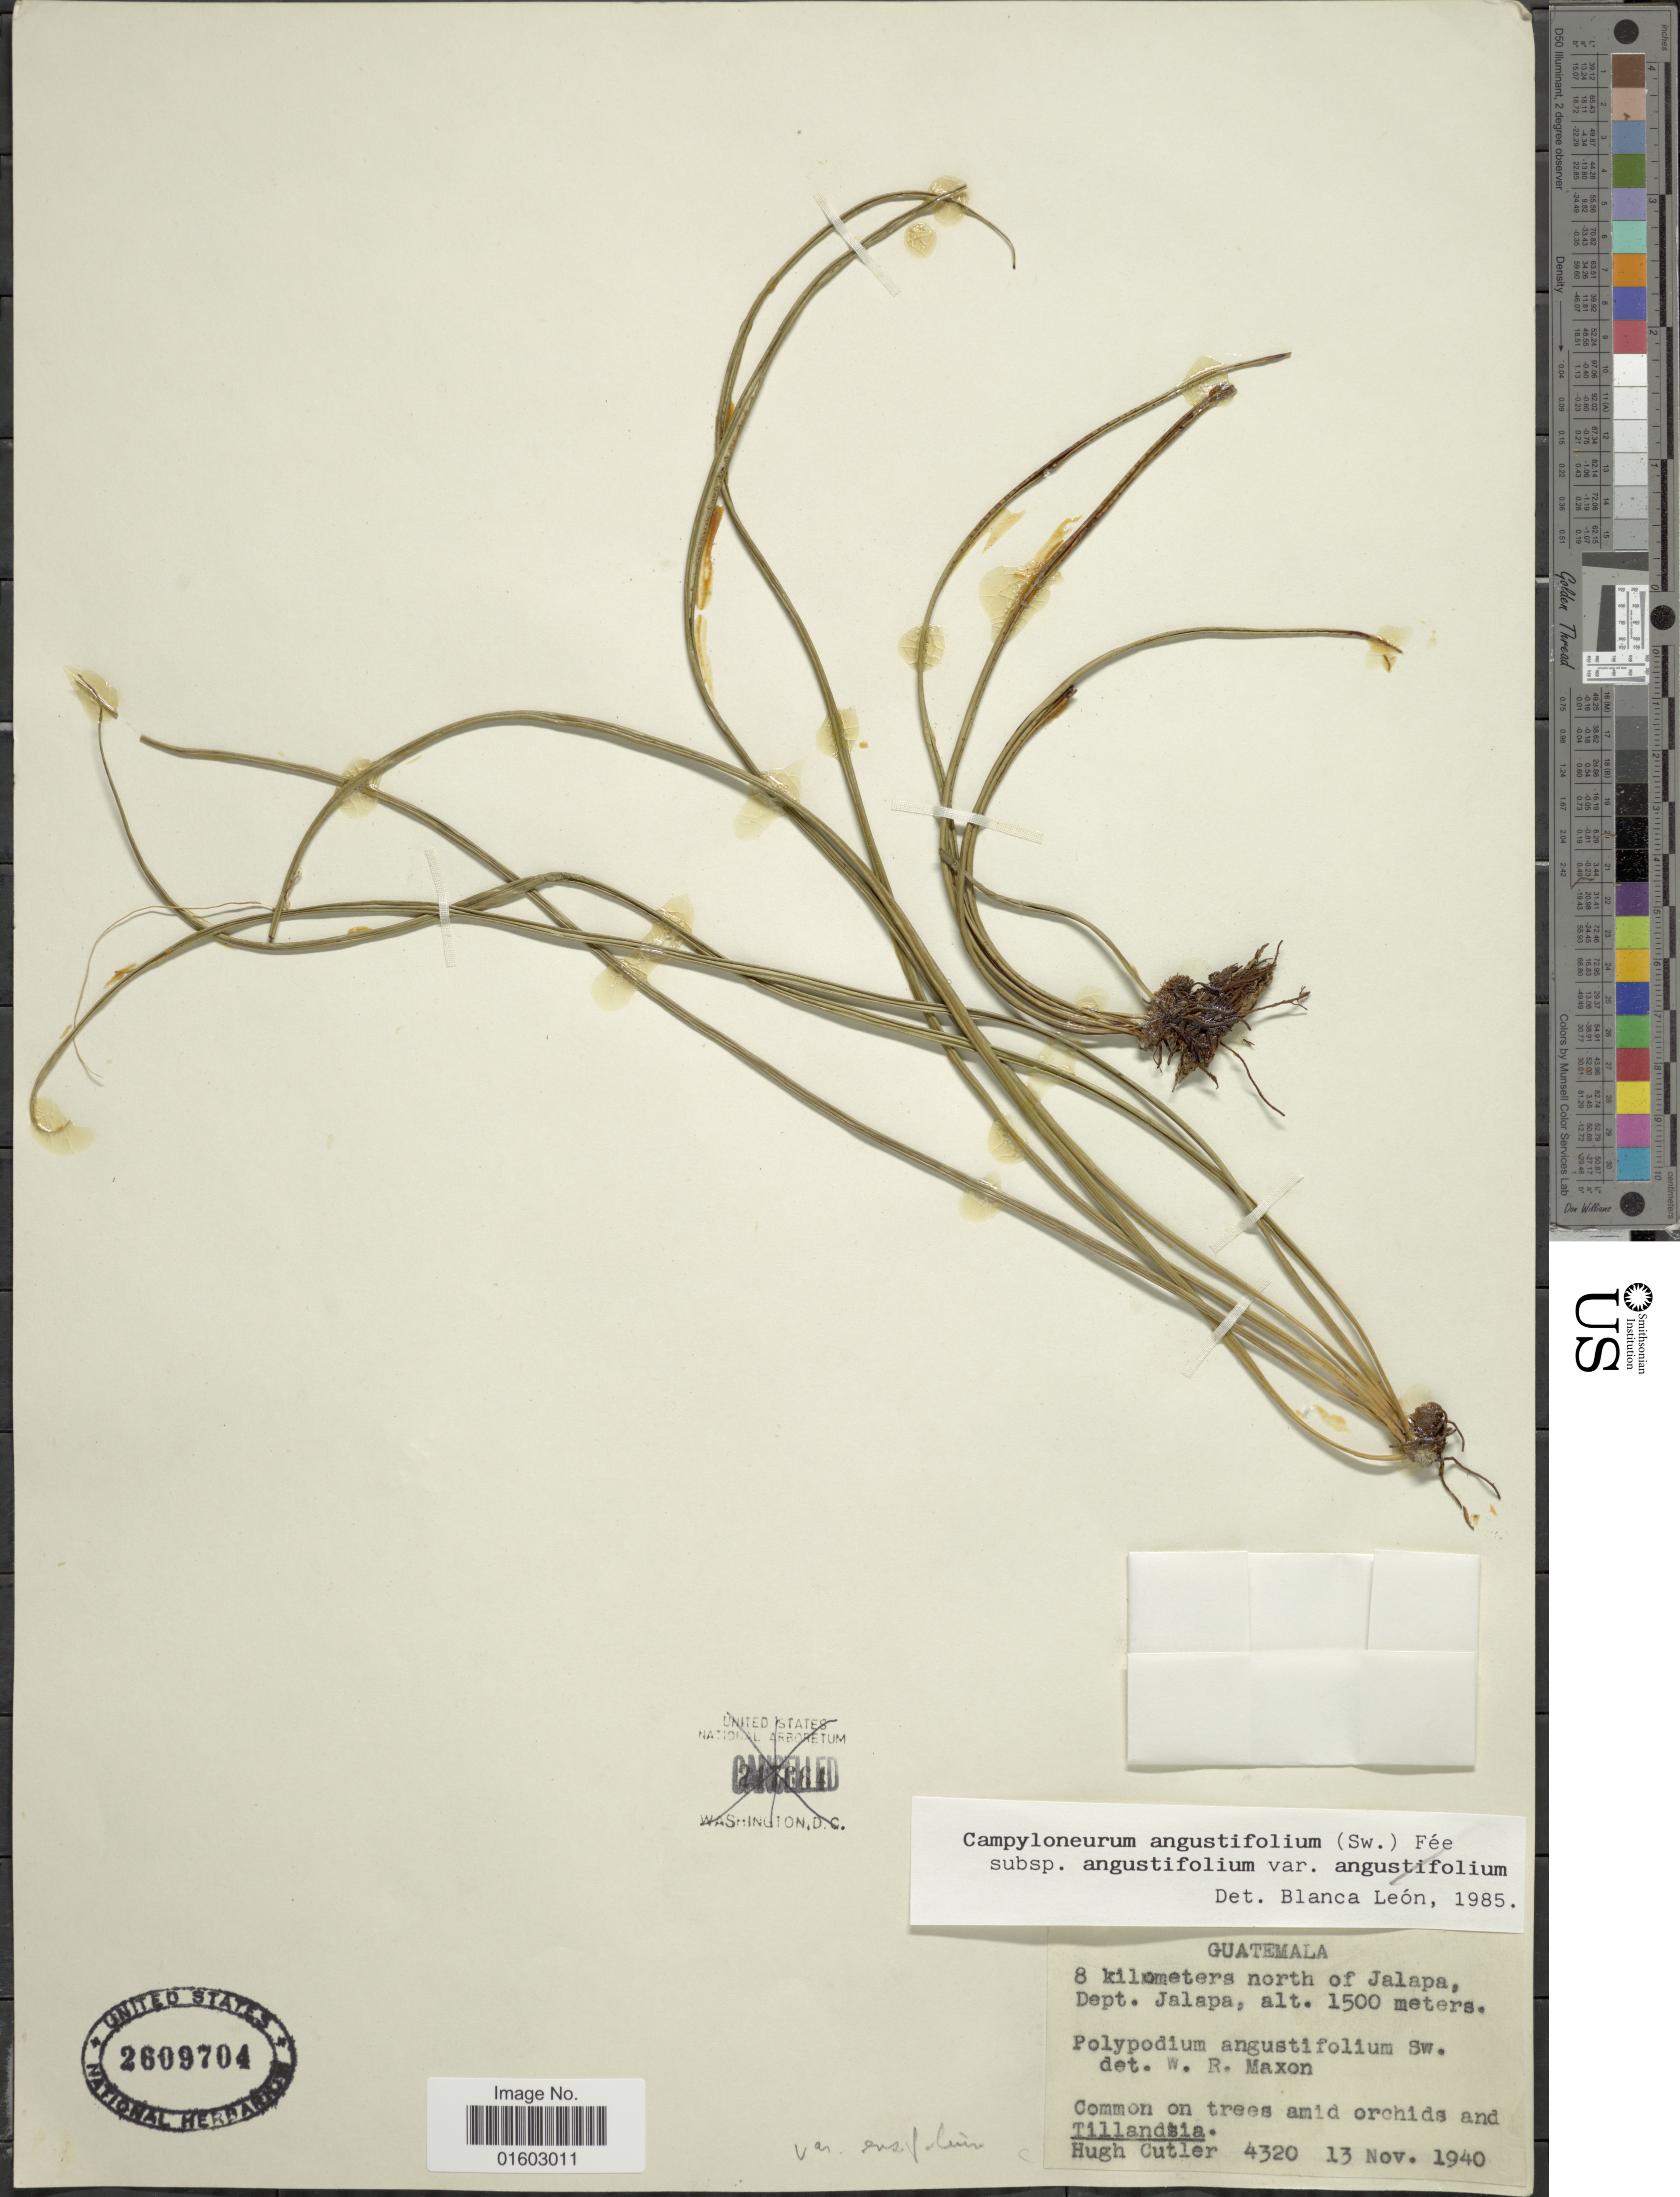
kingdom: Plantae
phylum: Tracheophyta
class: Polypodiopsida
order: Polypodiales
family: Polypodiaceae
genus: Campyloneurum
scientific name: Campyloneurum ensifolium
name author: (Willd.) J. Sm.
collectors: H. C. Cutler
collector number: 4320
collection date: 1940-11-13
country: Guatemala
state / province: Jalapa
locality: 8 kilometers north of Jalapa, Dept. Jalapa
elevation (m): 1500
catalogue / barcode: US 2609704